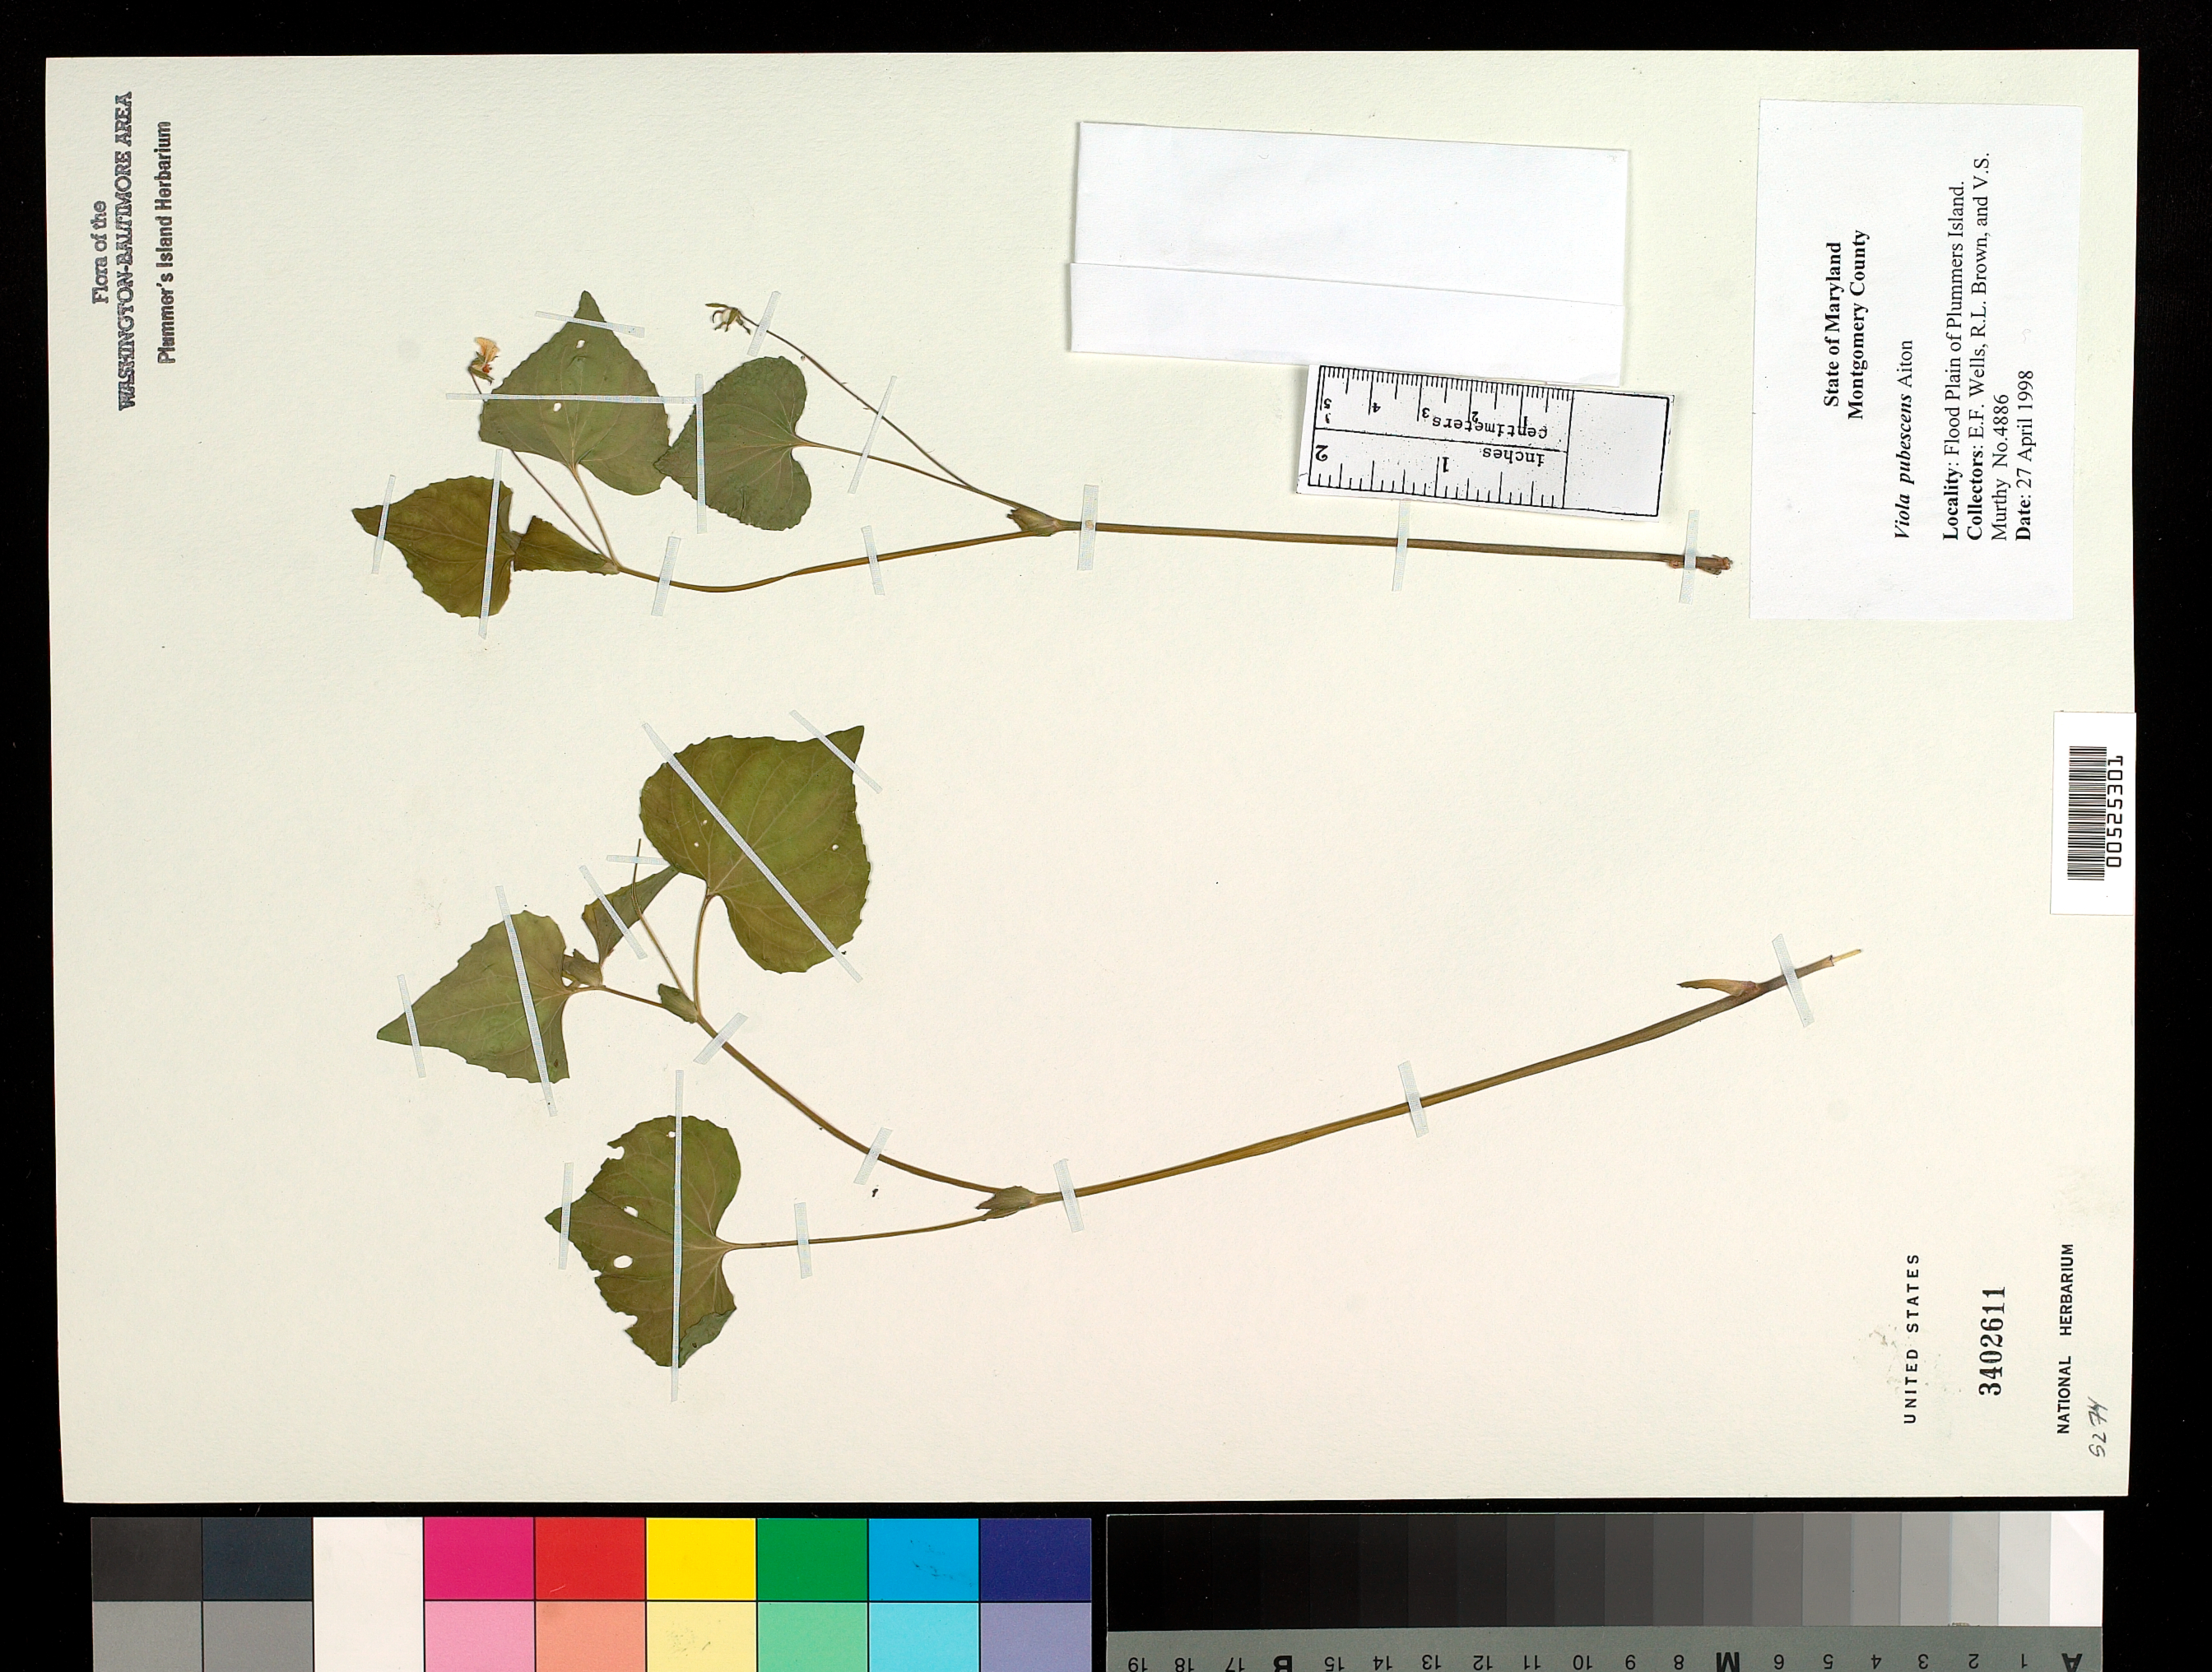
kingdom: Plantae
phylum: Tracheophyta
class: Magnoliopsida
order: Malpighiales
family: Violaceae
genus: Viola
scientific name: Viola pubescens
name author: Aiton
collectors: E. F. Wells, R. L. Brown & V. S. Murthy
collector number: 4886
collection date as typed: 27 Apr 1998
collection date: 1998-04-27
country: United States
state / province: Maryland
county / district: Montgomery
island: Plummers Island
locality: Flood plain of Plummers Island Plummers Island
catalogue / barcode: US 3402611